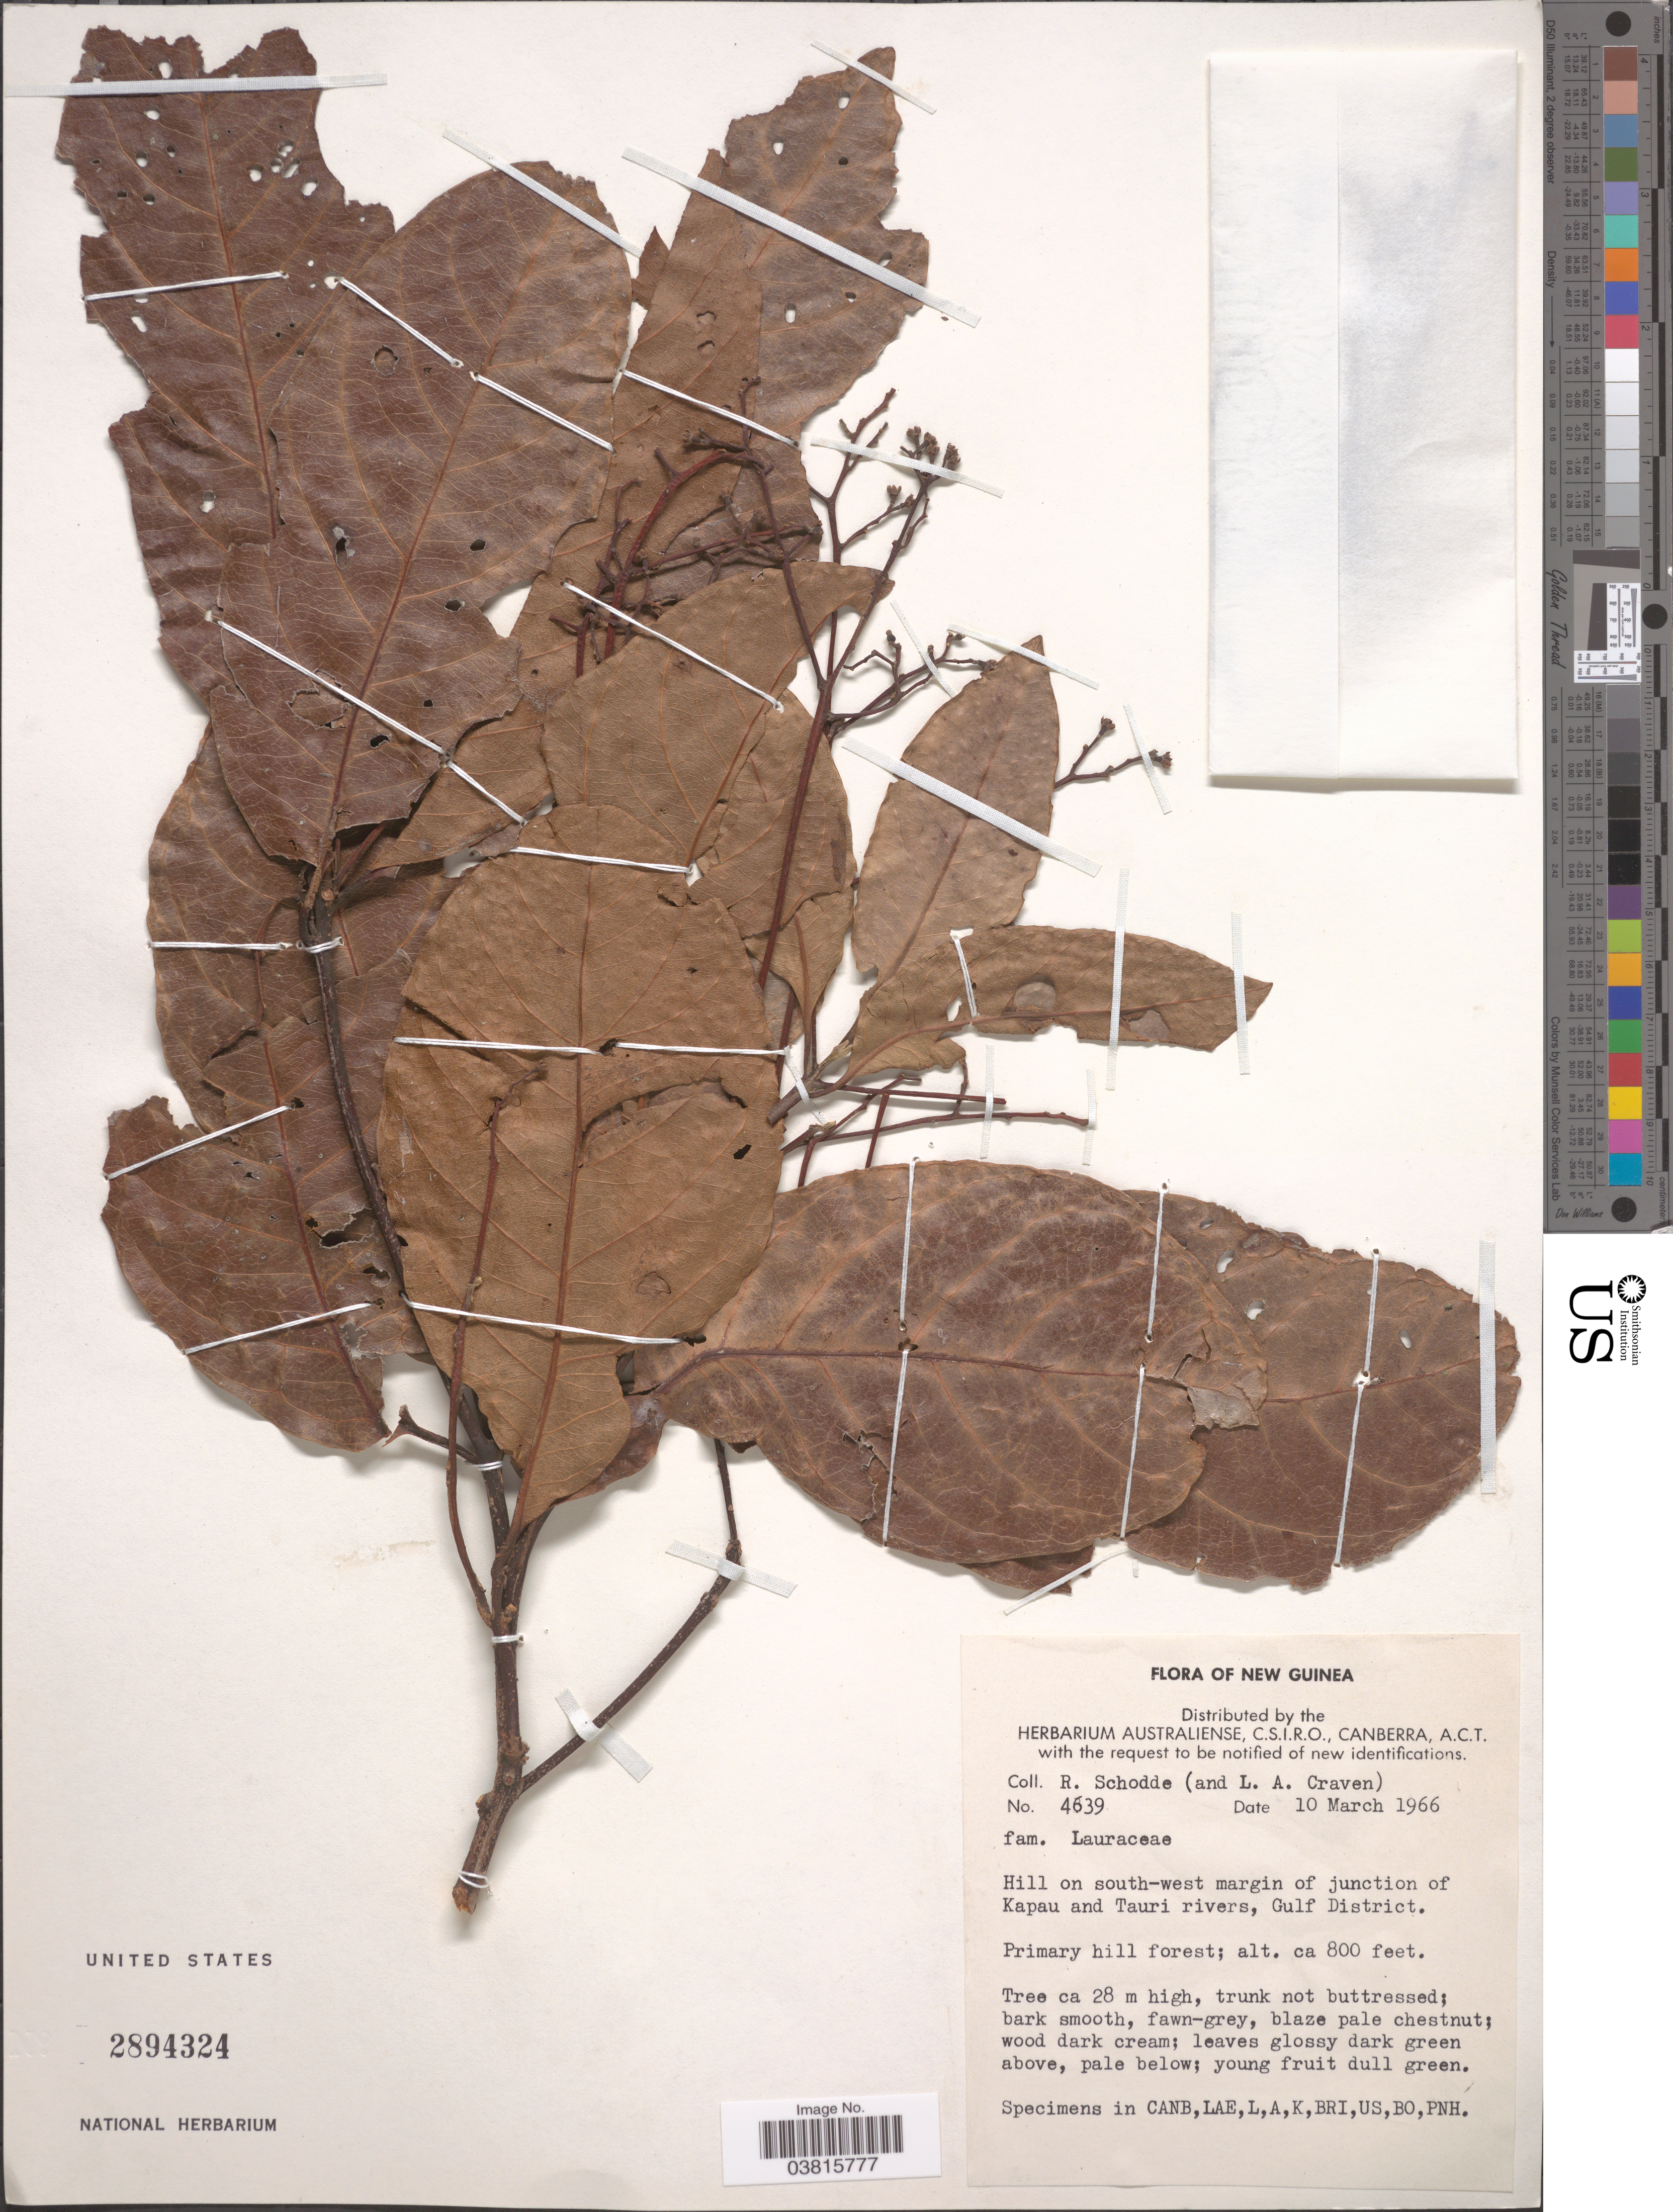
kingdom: Plantae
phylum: Tracheophyta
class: Magnoliopsida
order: Laurales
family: Lauraceae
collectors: R. Schodde & L. A. Craven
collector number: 4639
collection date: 1966-03-10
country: Papua New Guinea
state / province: Gulf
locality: New Guinea. Hill on south-west margin of junction of Kapau and Tauri rivers, Gulf District.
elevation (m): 244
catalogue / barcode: US 2894324